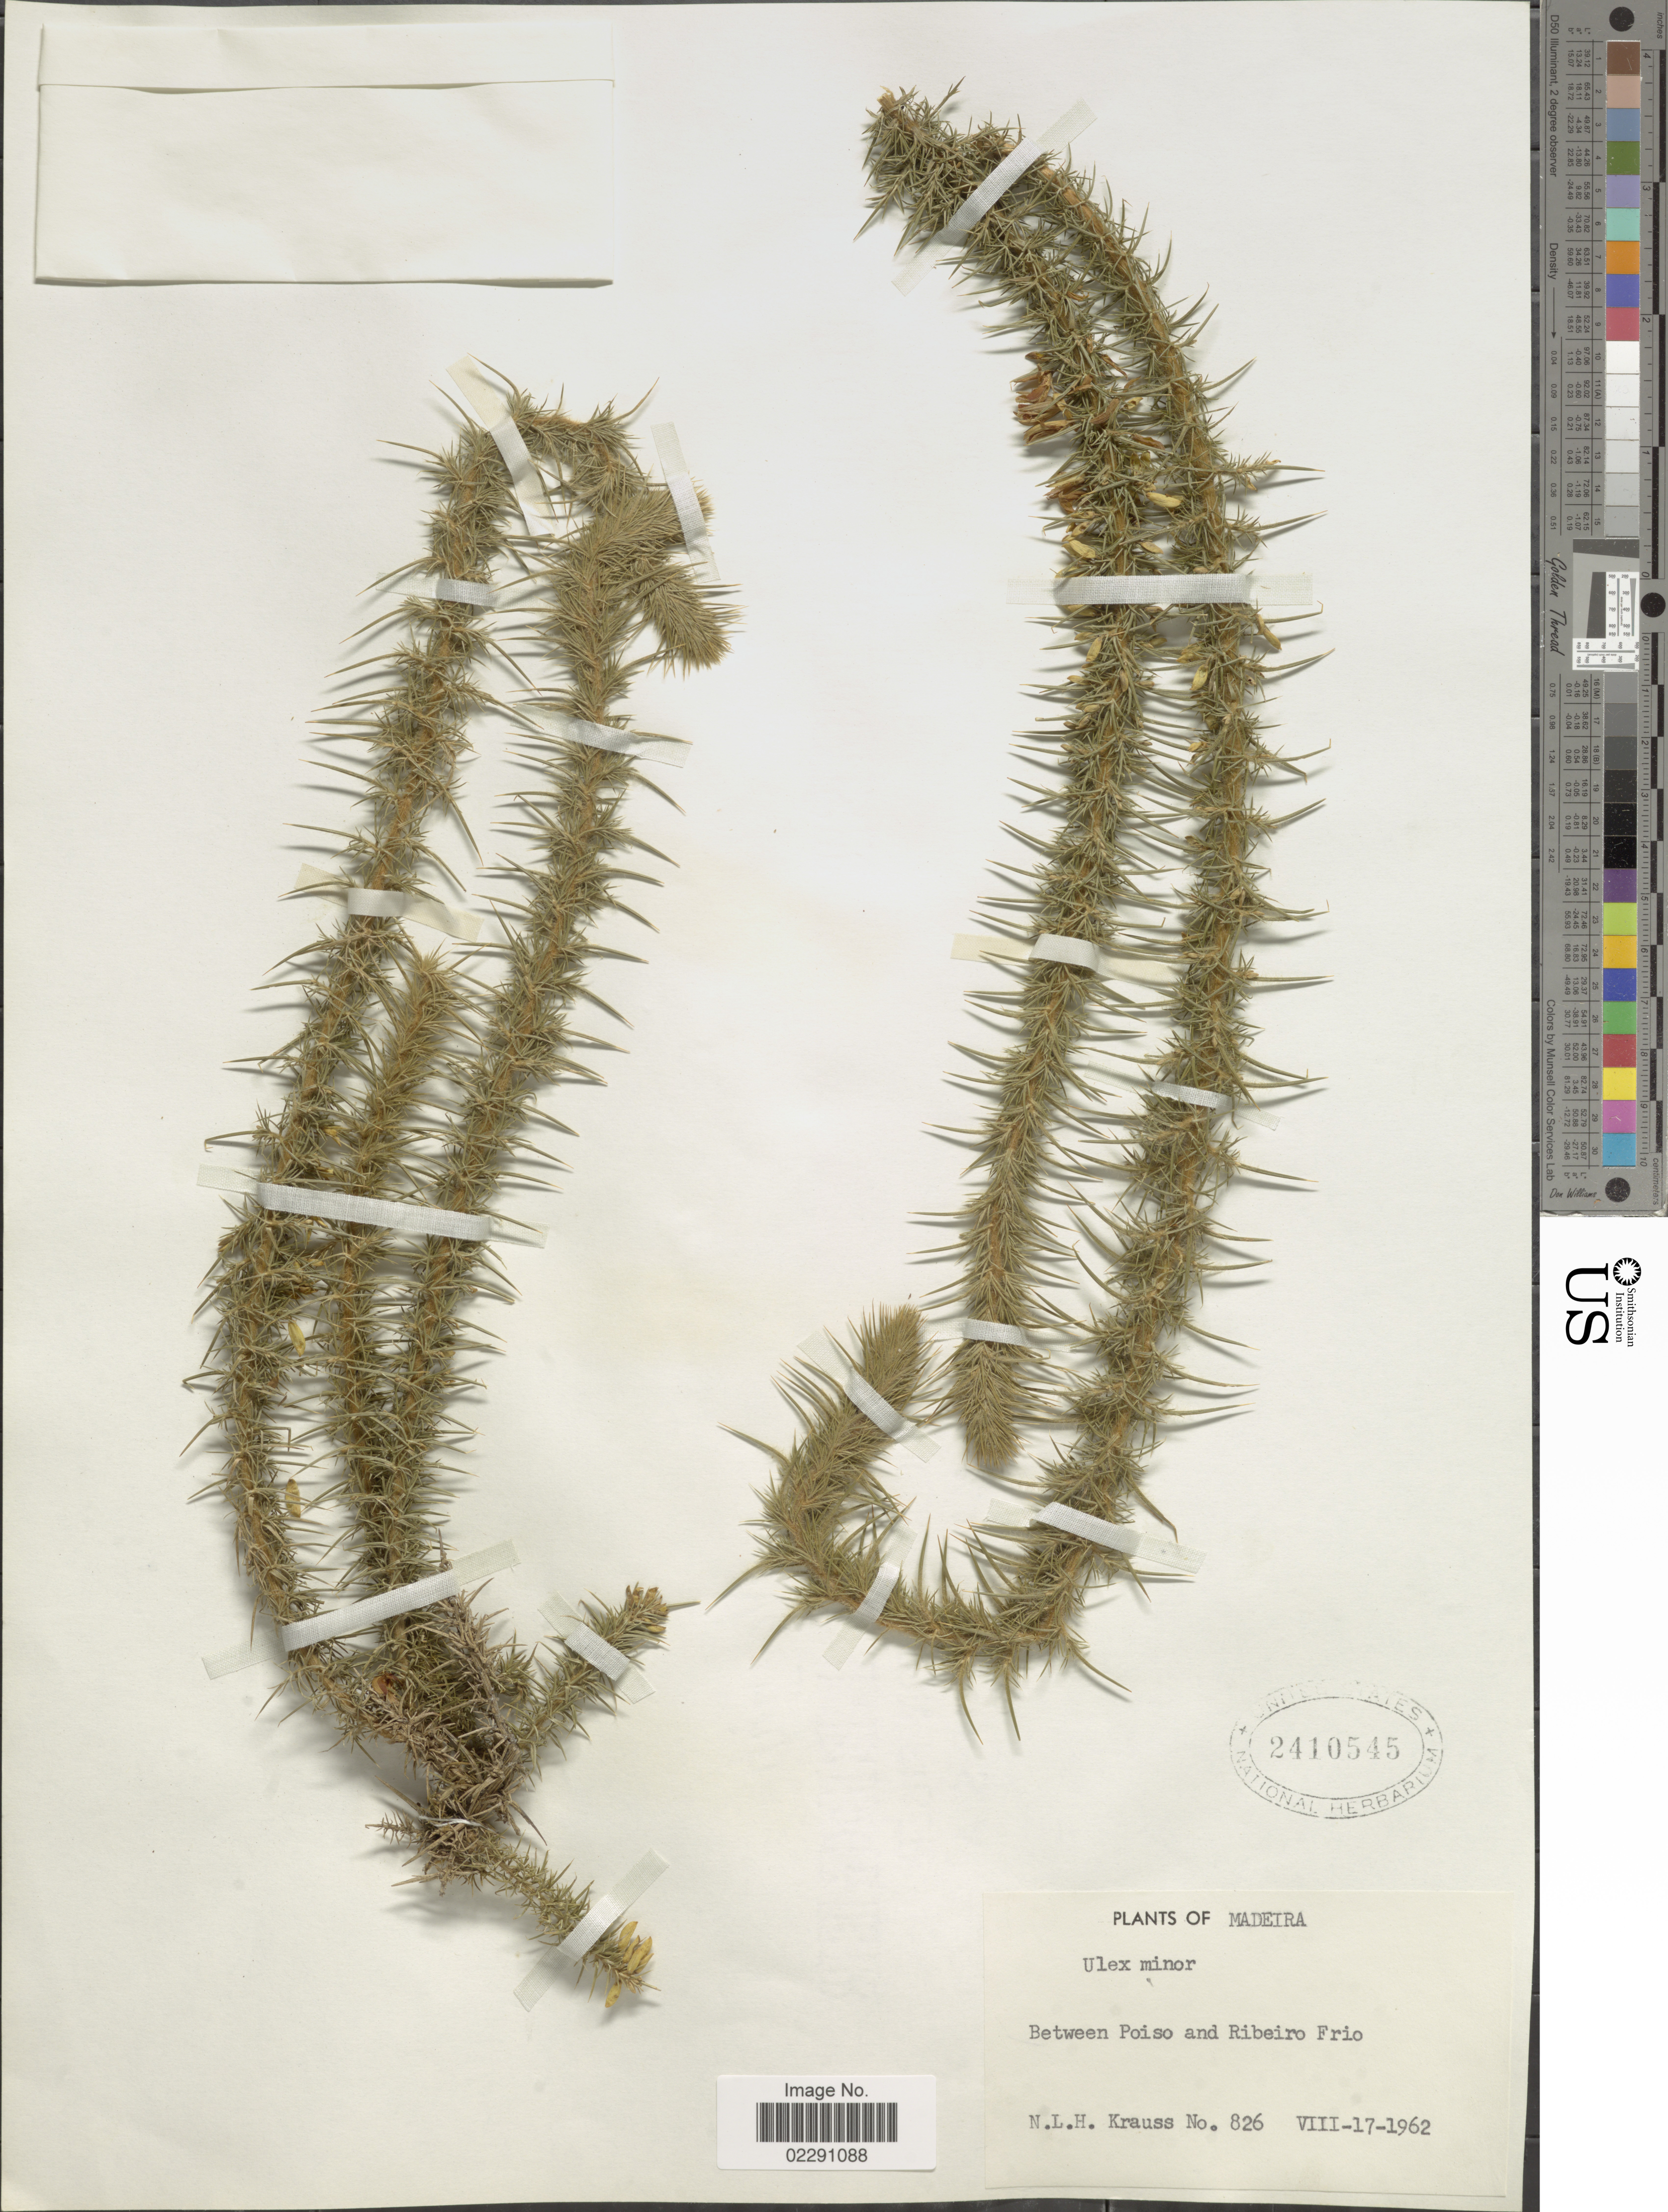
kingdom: Plantae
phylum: Tracheophyta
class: Magnoliopsida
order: Fabales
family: Fabaceae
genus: Ulex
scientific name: Ulex minor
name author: Roth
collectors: N. Krauss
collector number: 826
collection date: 1962-08-17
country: Portugal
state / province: Madeira (Aut. Reg.)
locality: Between Poiso and Ribeiro Frio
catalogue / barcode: US 2410545